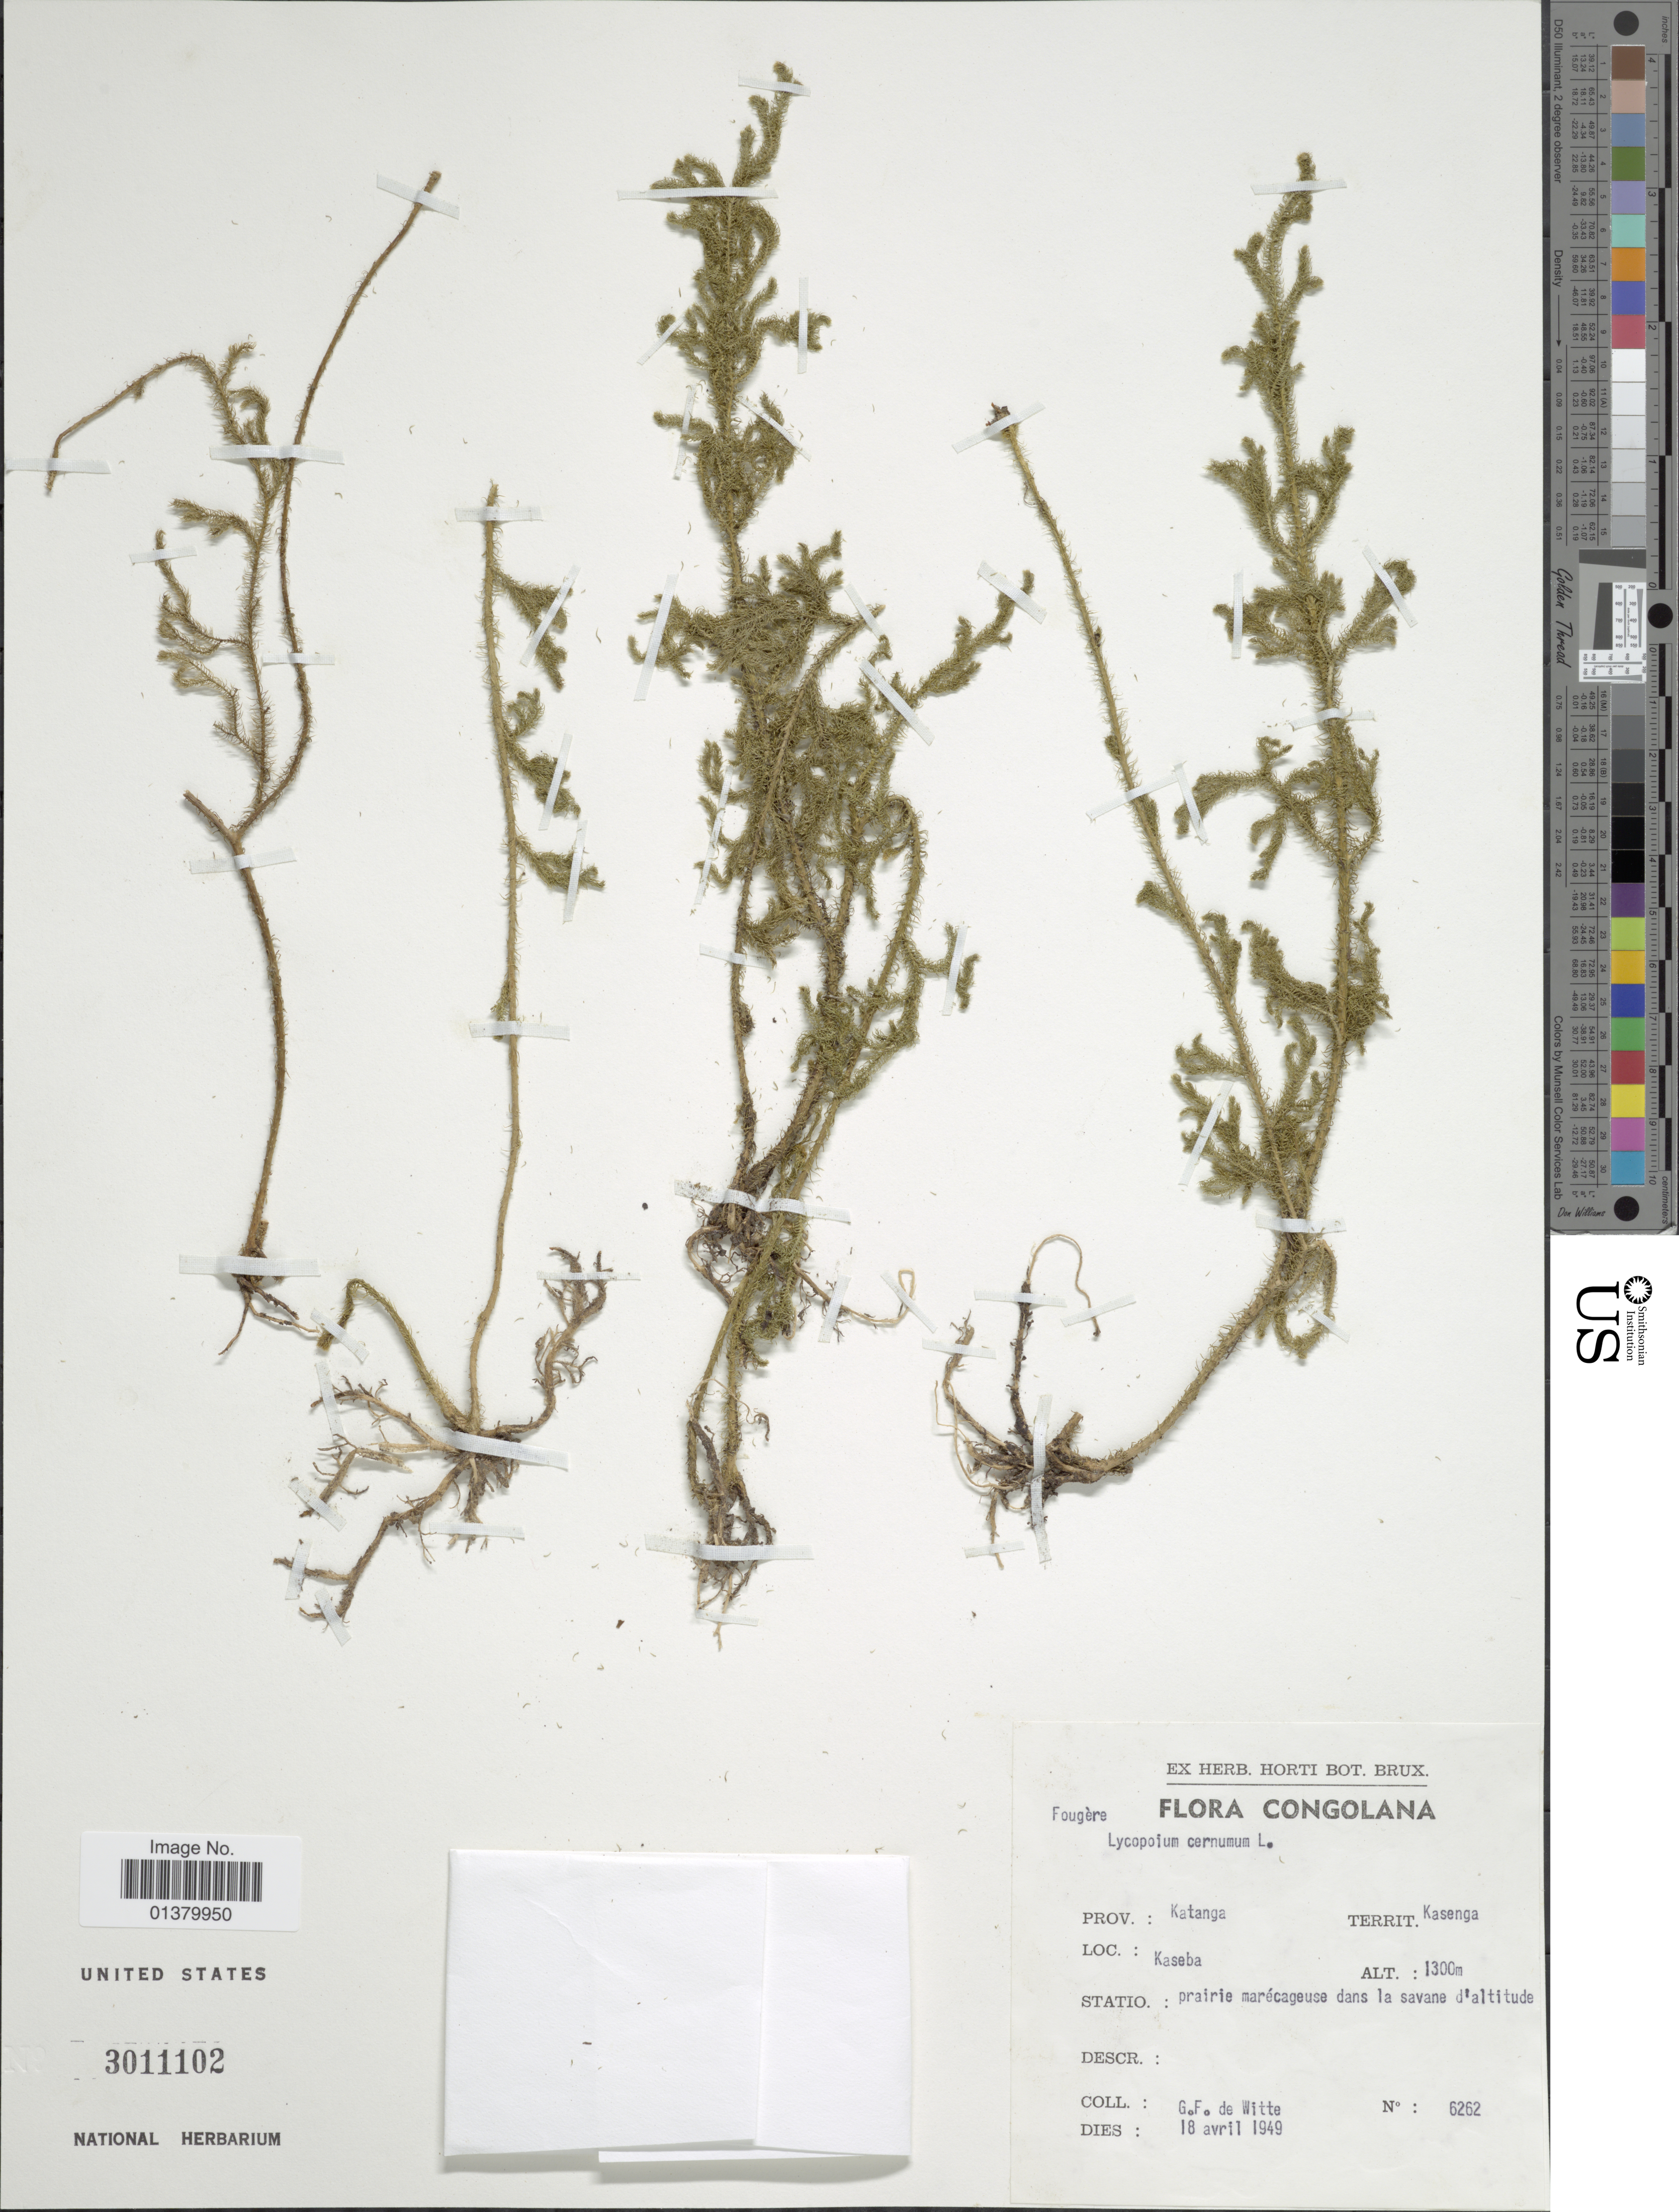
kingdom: Plantae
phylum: Tracheophyta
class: Lycopodiopsida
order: Lycopodiales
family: Lycopodiaceae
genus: Palhinhaea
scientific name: Palhinhaea cernua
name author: (L.) Vasc. & Franco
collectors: G. F. Witte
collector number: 6262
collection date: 1949-04-18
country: Congo, Democratic Republic of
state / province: Haut-Katanga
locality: Territ. Kasanga, kaseba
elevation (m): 1300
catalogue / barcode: US 3011102